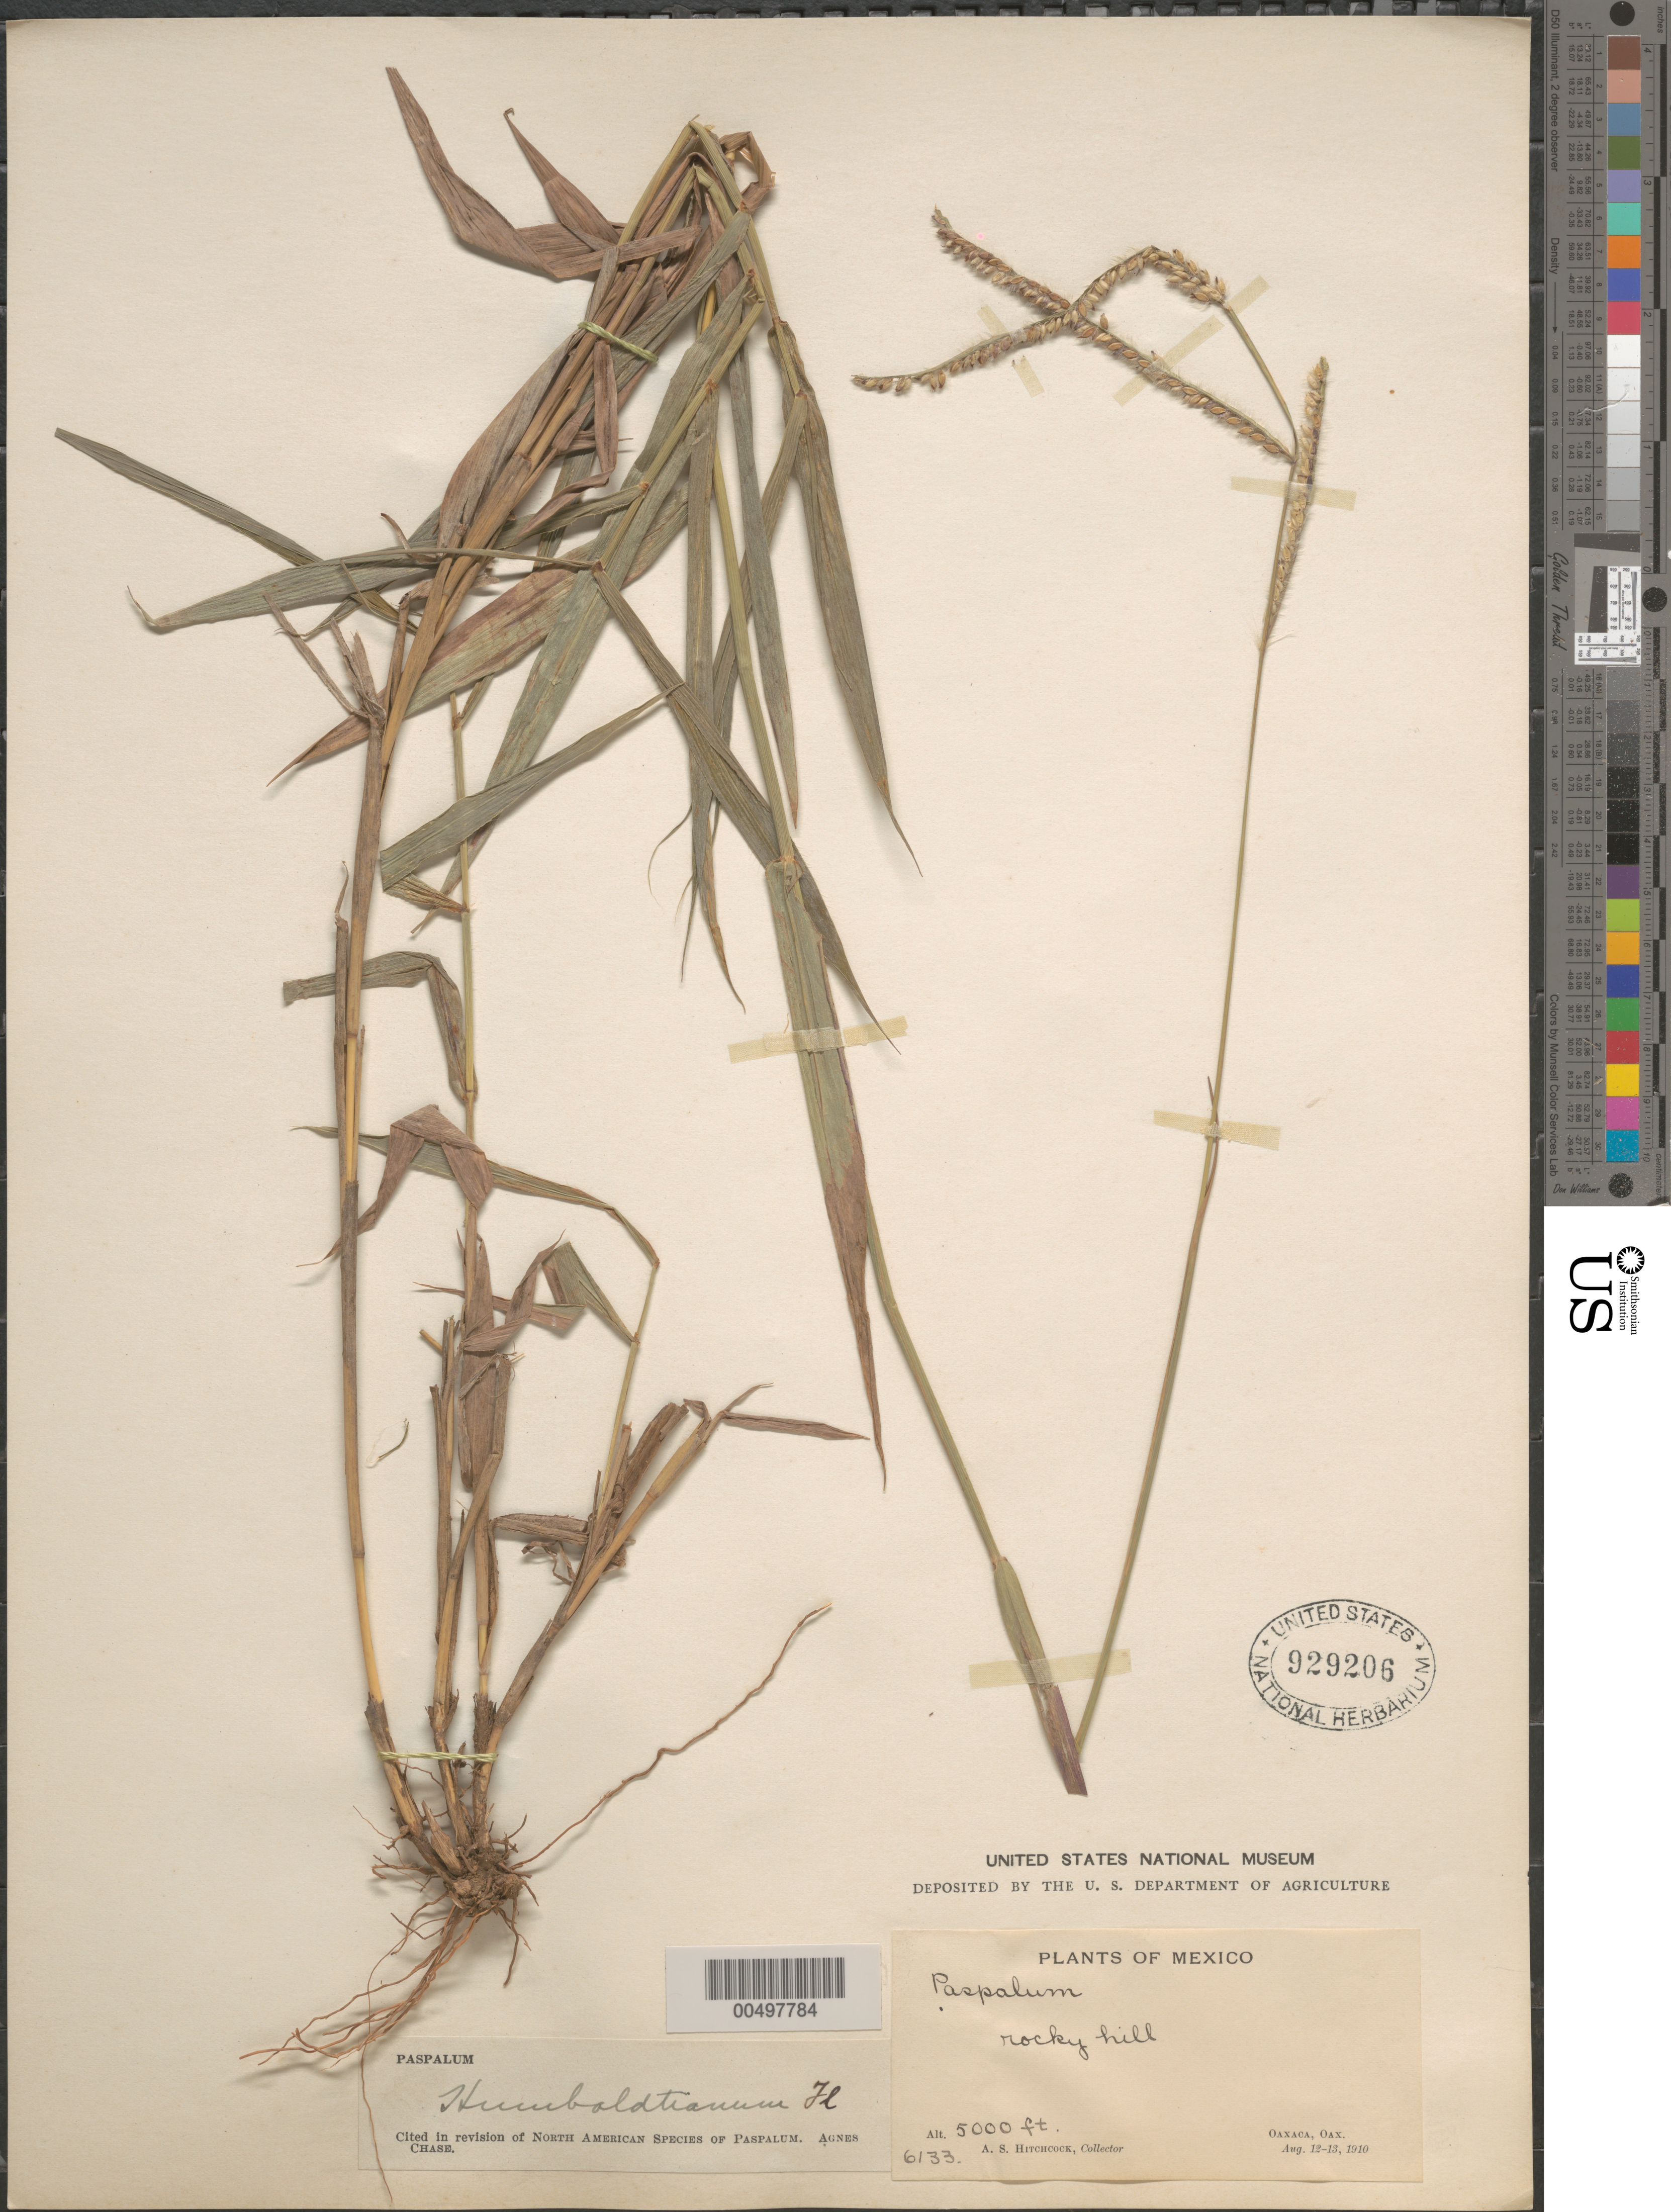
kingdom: Plantae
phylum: Tracheophyta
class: Liliopsida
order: Poales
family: Poaceae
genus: Paspalum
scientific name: Paspalum humboldtianum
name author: Flüggé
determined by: Chase, [M.] Agnes, (US)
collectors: A. S. Hitchcock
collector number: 6133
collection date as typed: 12 Aug 1910 to 13 Aug 1910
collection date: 1910-08-12/1910-08-13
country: Mexico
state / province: Oaxaca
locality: Oaxaca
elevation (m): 1524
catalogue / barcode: US 929206